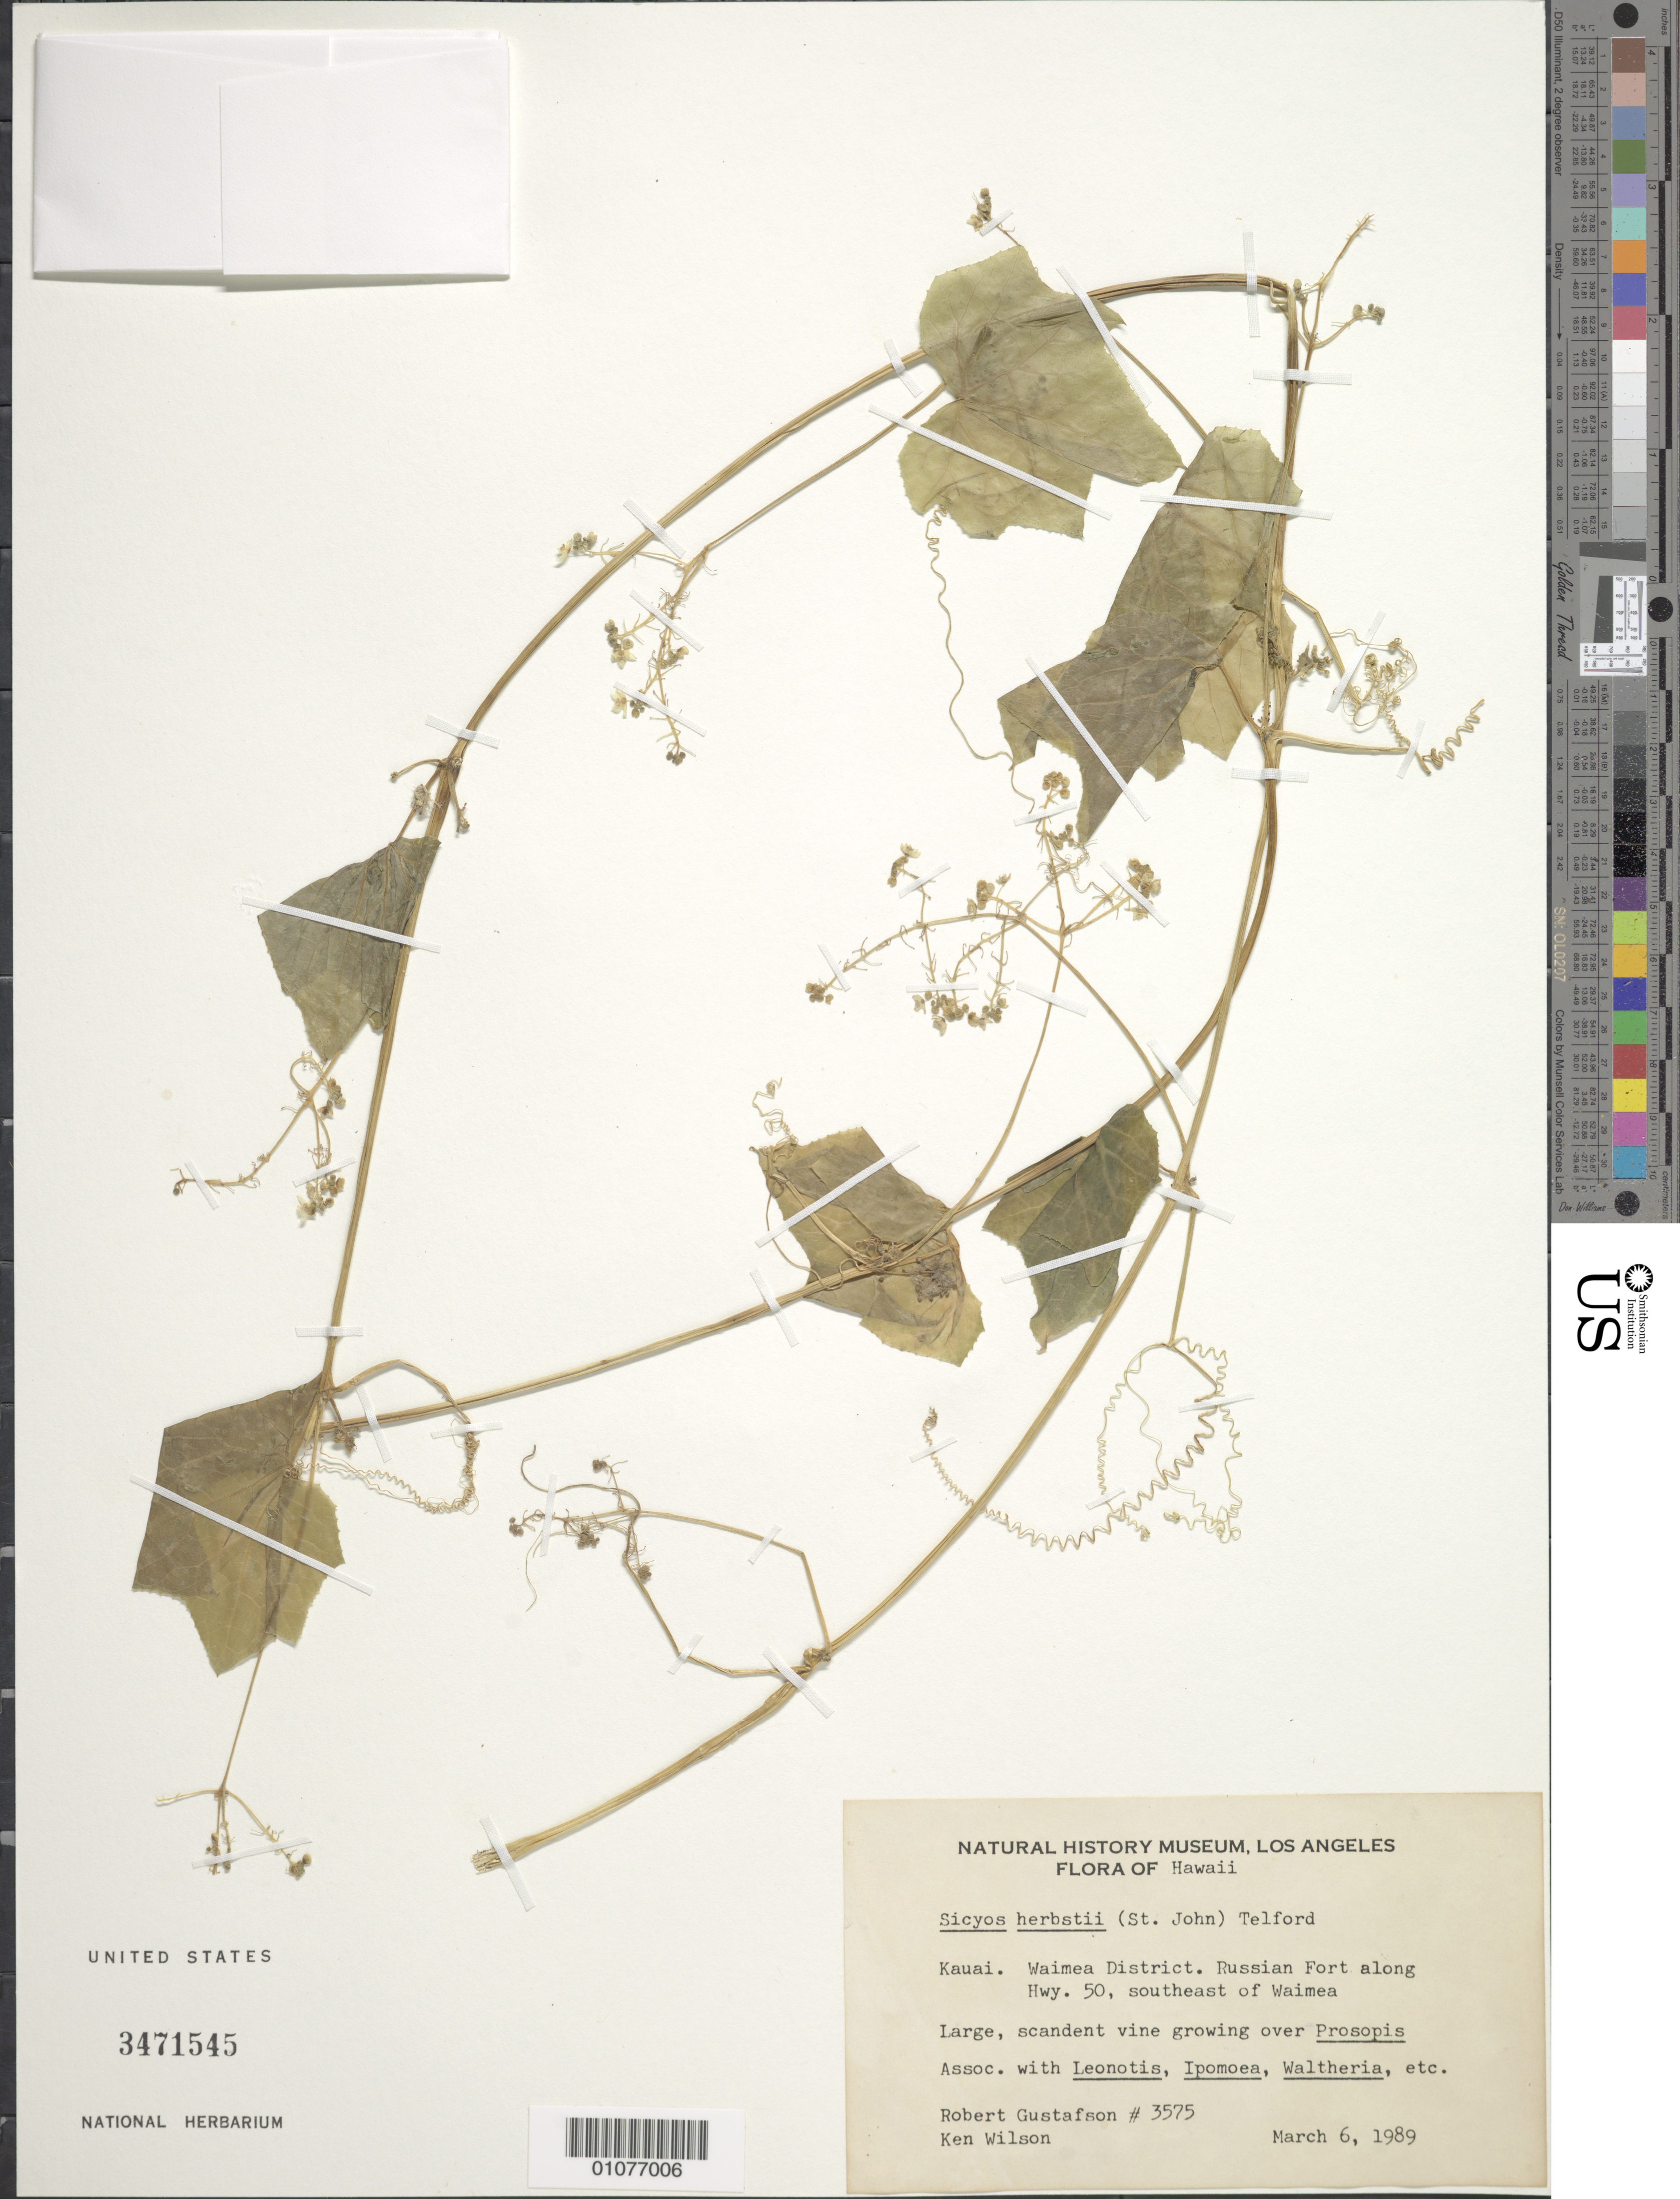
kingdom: Plantae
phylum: Tracheophyta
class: Magnoliopsida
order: Cucurbitales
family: Cucurbitaceae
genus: Sicyos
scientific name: Sicyos herbstii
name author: (H. St. John) Telford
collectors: R. Gustafson & K. Wilson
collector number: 3575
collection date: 1989-03-06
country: United States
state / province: Hawaii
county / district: Kauai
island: Kaua'i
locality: Waimea District, Russian Fort along Hwy. 50, SE of Waimea.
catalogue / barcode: US 3471545